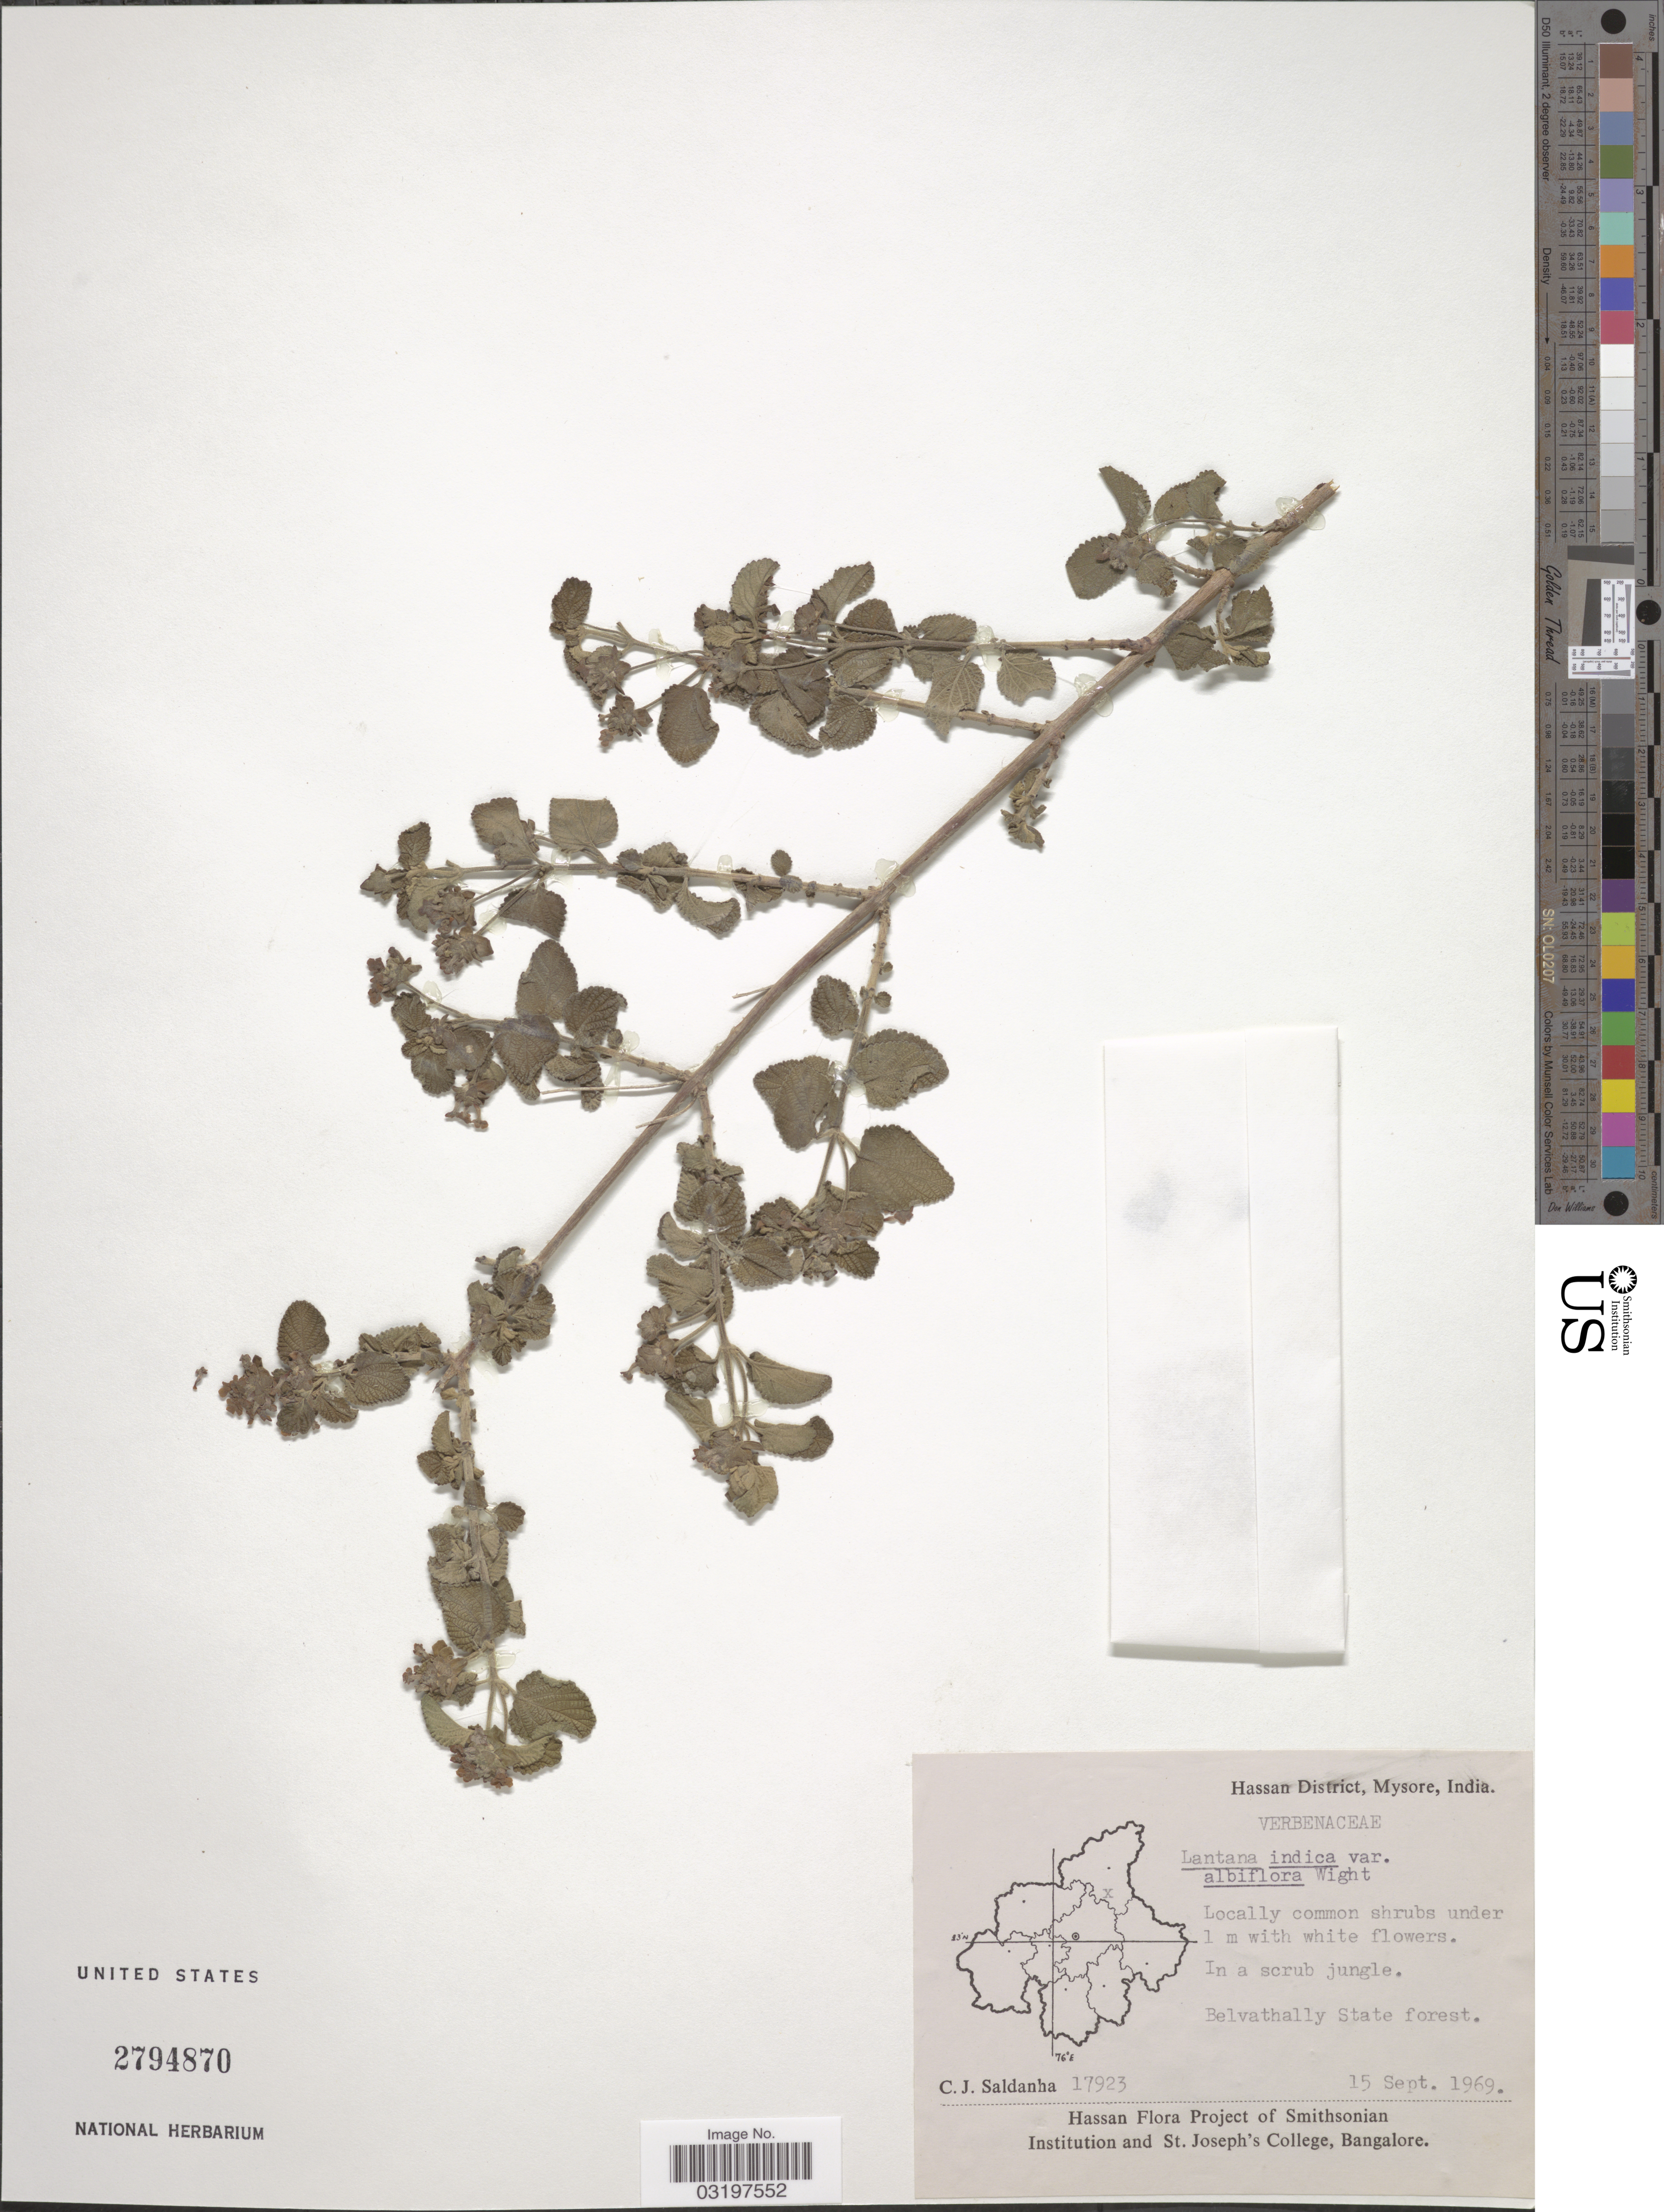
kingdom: Plantae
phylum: Tracheophyta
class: Magnoliopsida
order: Lamiales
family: Verbenaceae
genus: Lantana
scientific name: Lantana indica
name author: Roxb.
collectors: C. J. Saldanha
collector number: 17923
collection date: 1969-09-15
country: India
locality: Hassan District, Mysore. Belvathally State forest.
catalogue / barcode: US 2794870